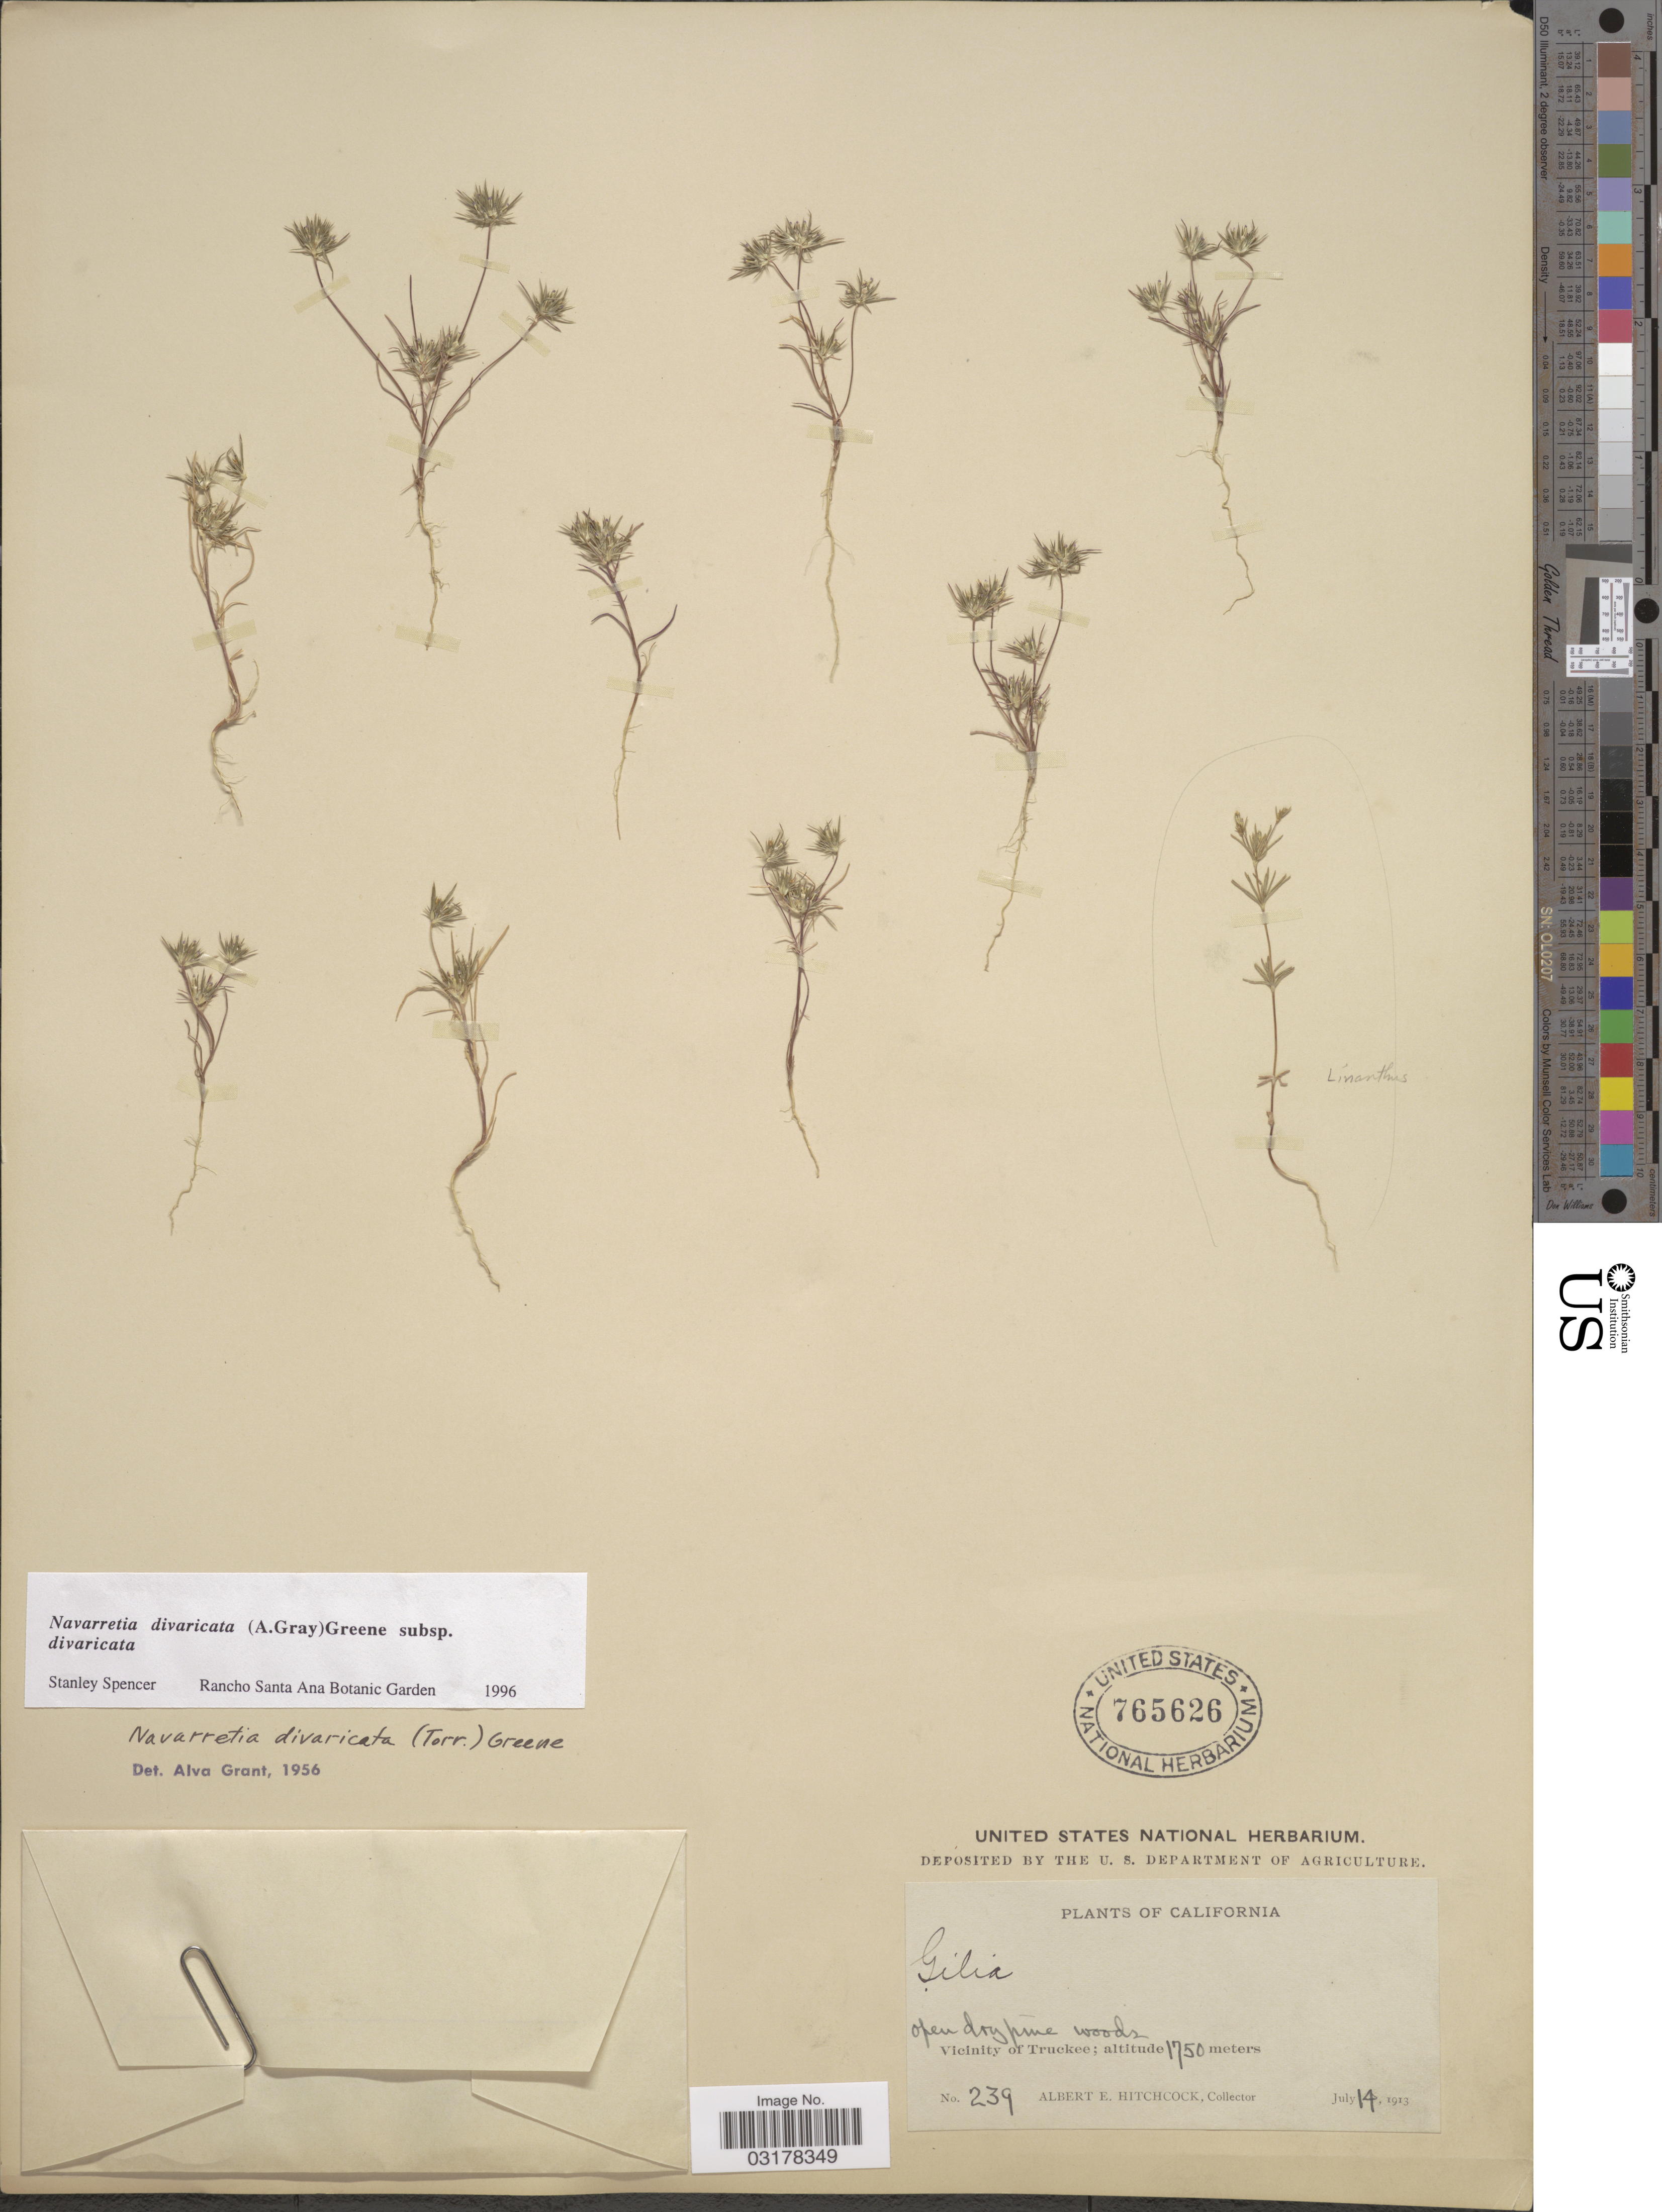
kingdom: Plantae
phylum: Tracheophyta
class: Magnoliopsida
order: Ericales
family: Polemoniaceae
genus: Navarretia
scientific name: Navarretia divaricata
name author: S.W. Greene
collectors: A. Hitchcock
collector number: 239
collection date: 1913-07-14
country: United States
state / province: California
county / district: Nevada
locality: Vicinity of Truckee.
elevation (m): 1750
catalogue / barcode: US 765626